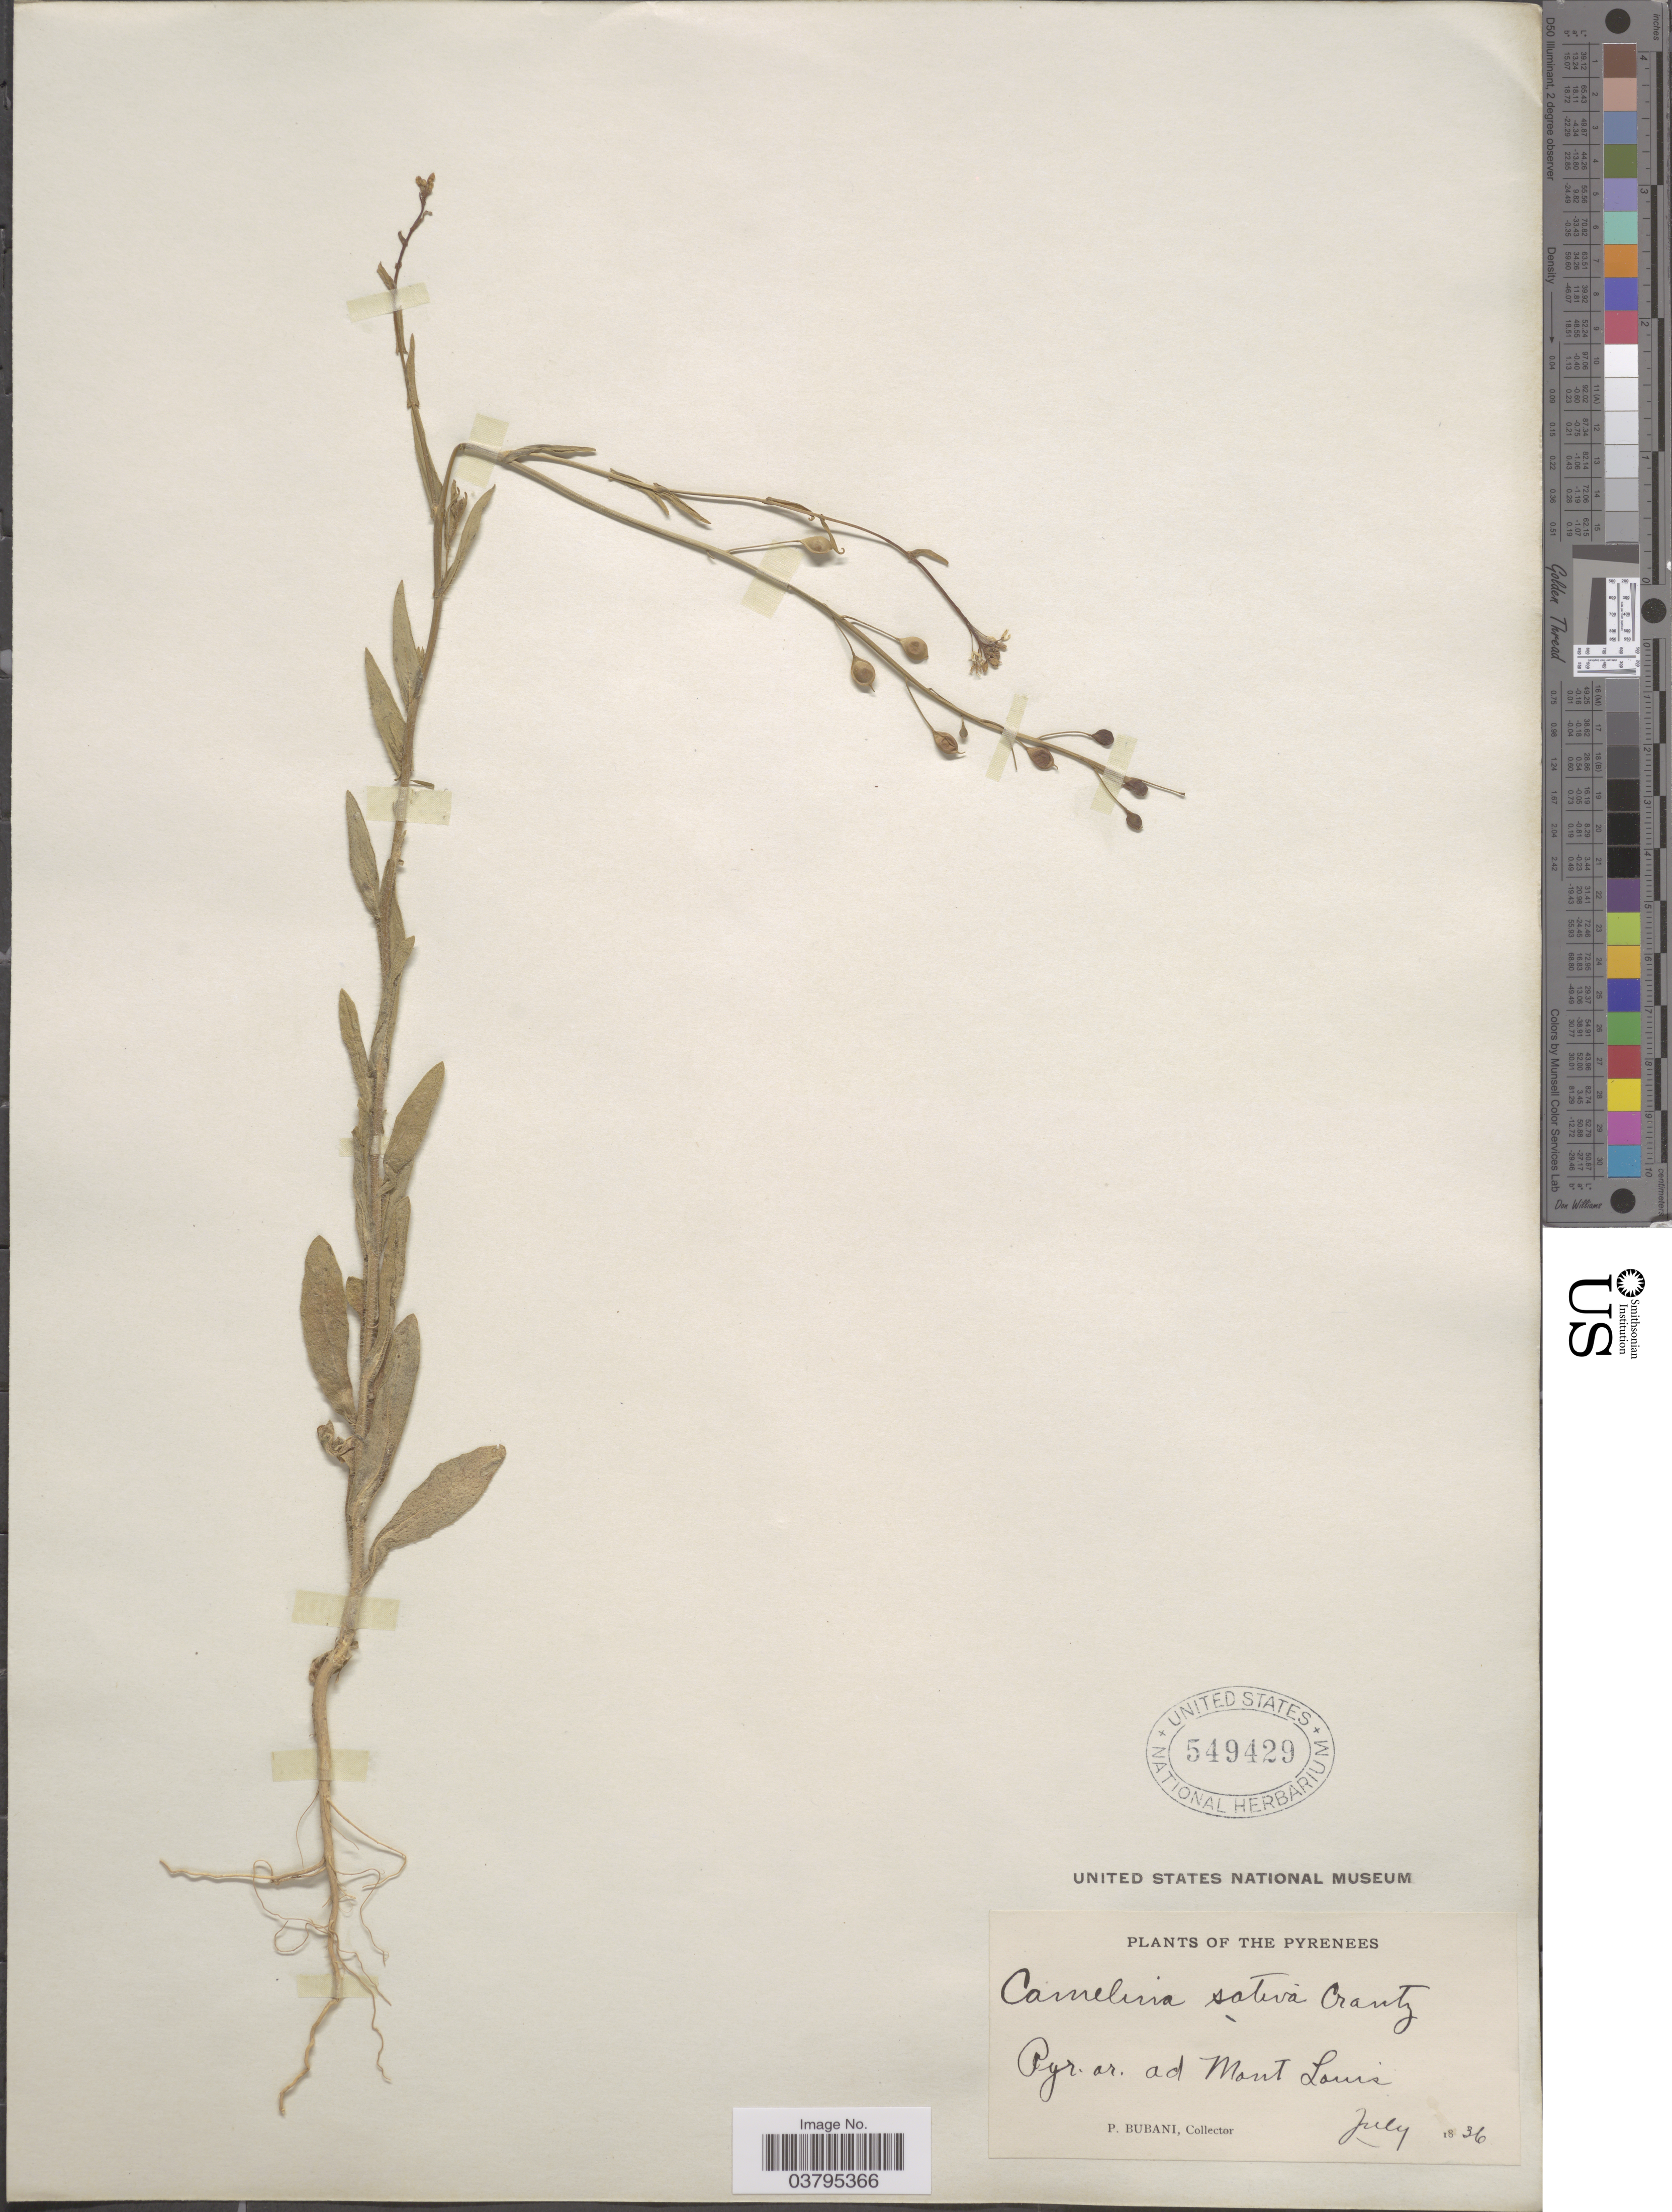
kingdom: Plantae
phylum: Tracheophyta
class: Magnoliopsida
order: Brassicales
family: Brassicaceae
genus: Camelina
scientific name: Camelina sativa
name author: (L.) Crantz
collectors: P. Bubani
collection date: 1836-07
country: France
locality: The Pyrenees. Pyr. or. ad Mont Louis.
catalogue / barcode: US 549429